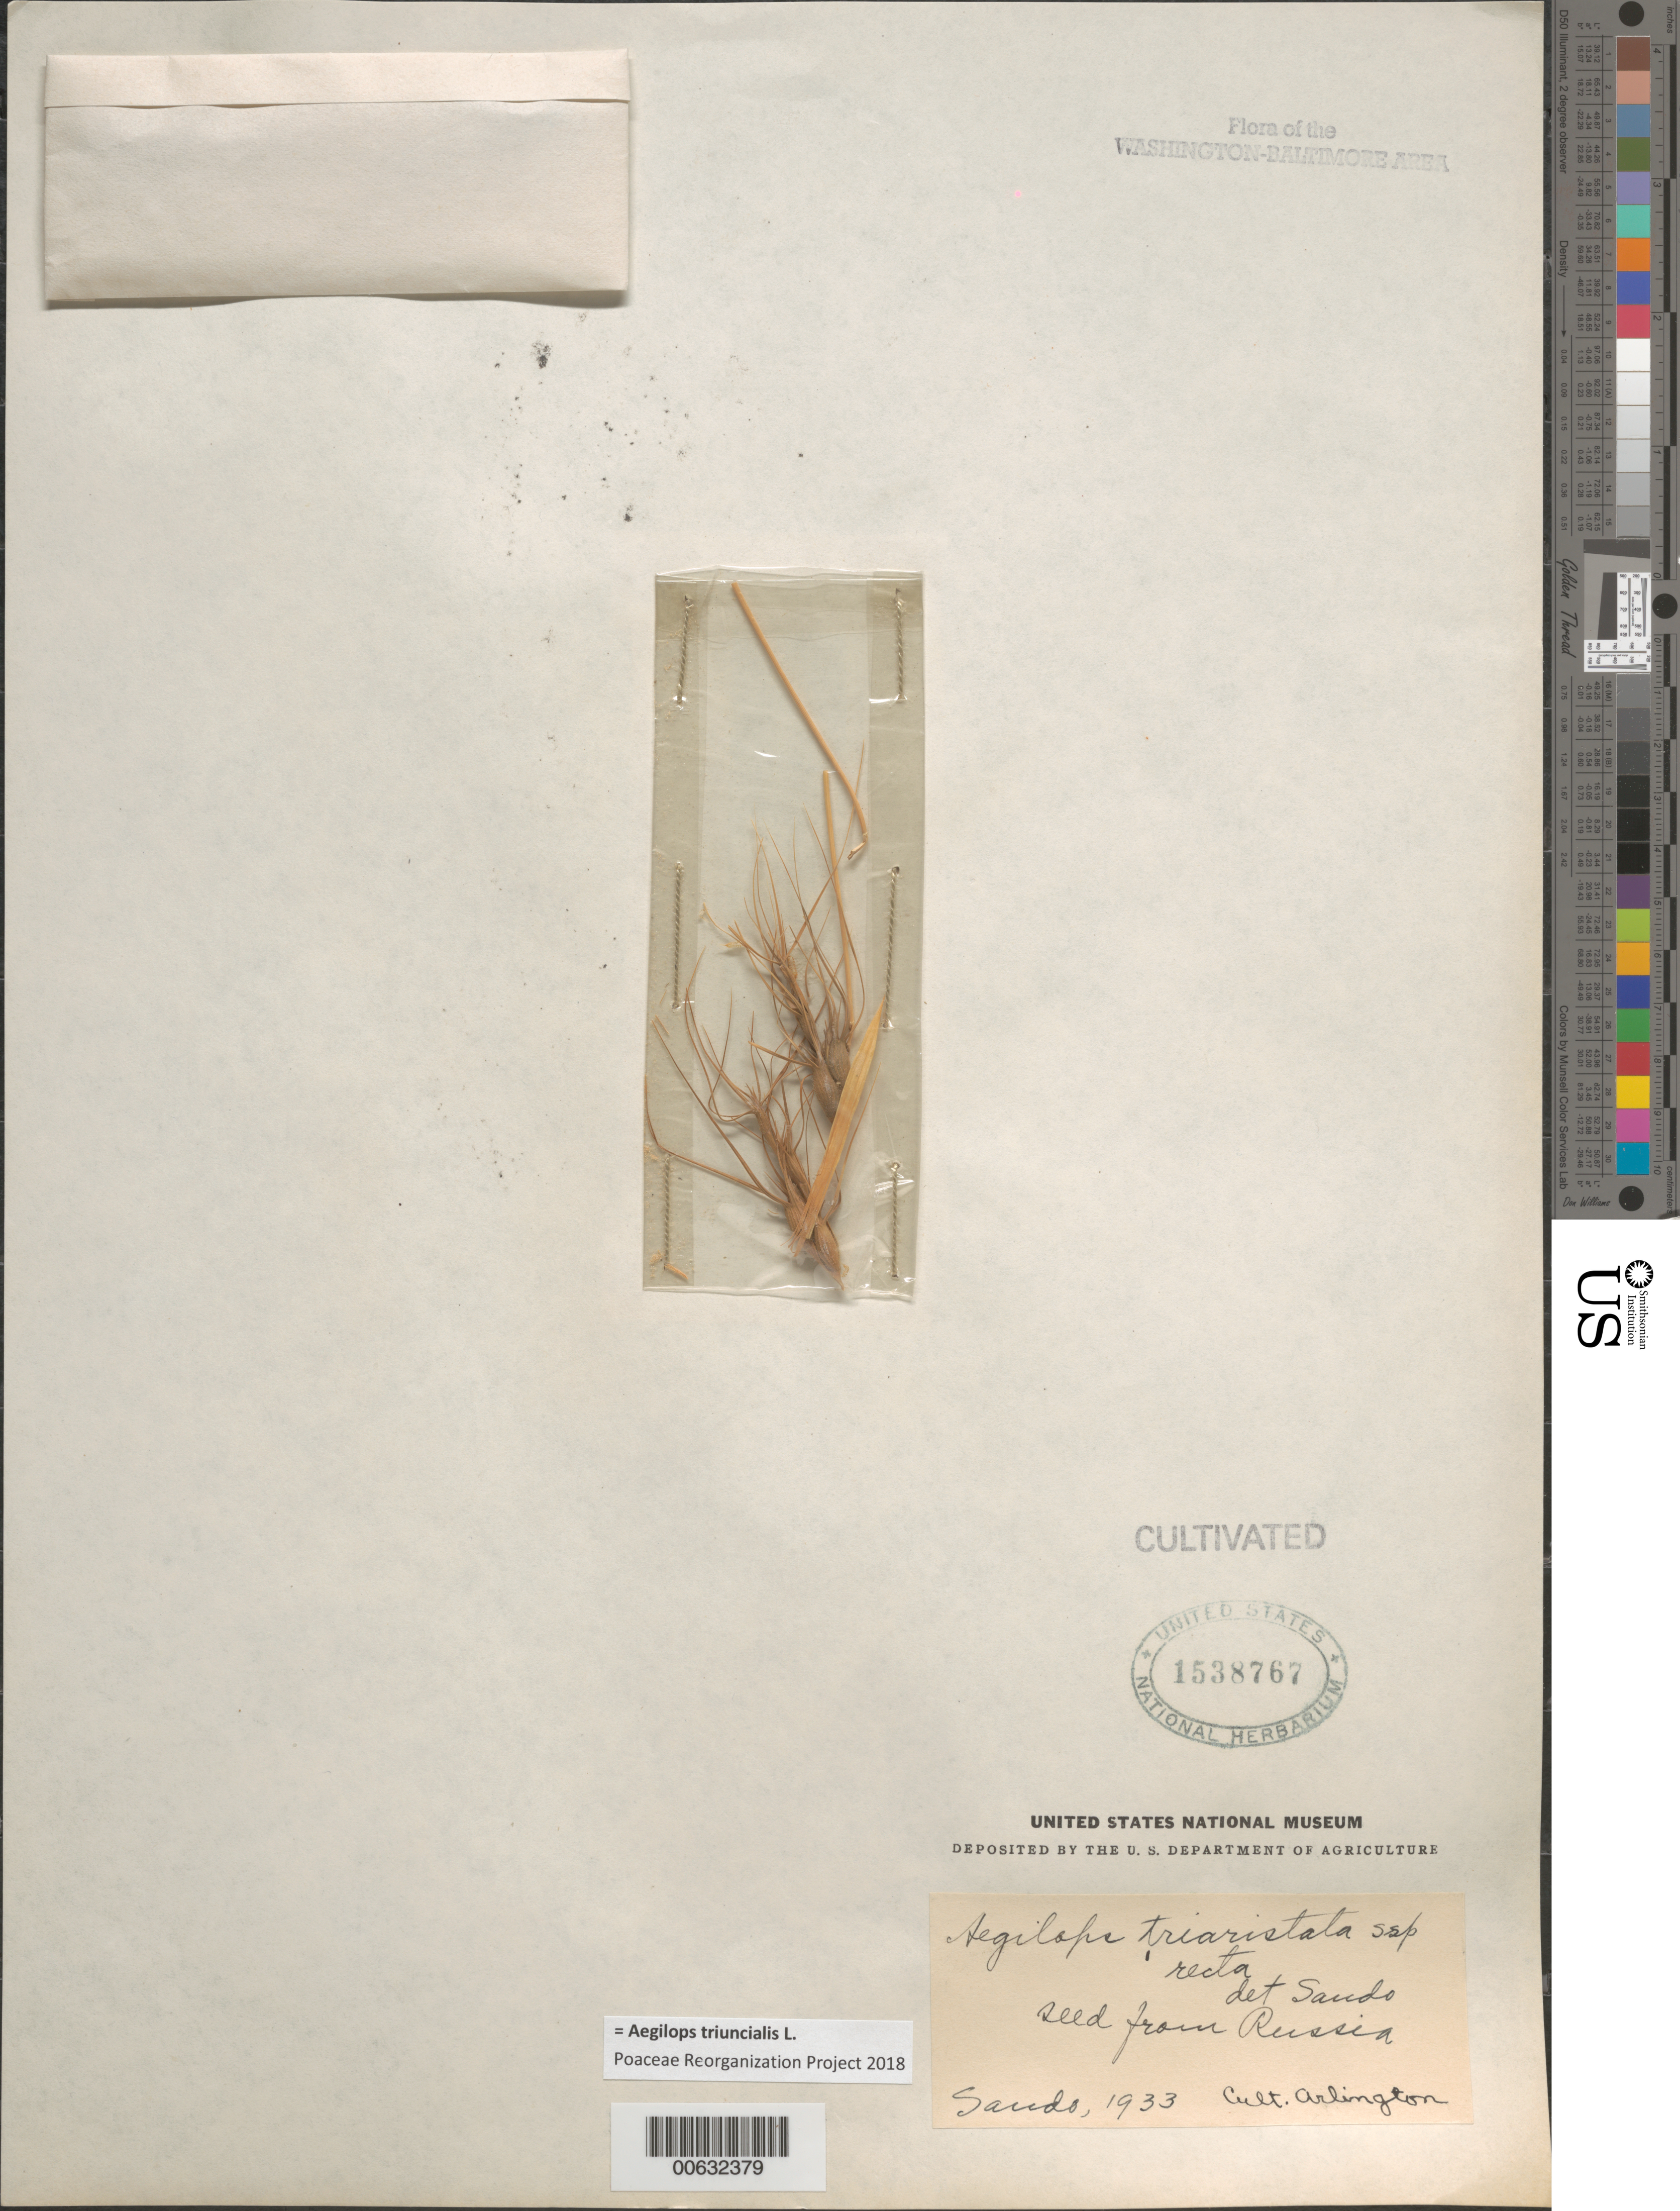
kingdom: Plantae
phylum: Tracheophyta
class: Liliopsida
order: Poales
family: Poaceae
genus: Aegilops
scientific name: Aegilops triuncialis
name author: L.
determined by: Poaceae Reorganization Project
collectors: -. Sando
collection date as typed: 1933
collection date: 1933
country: United States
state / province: Virginia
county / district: Arlington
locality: Arlington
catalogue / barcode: US 1538767